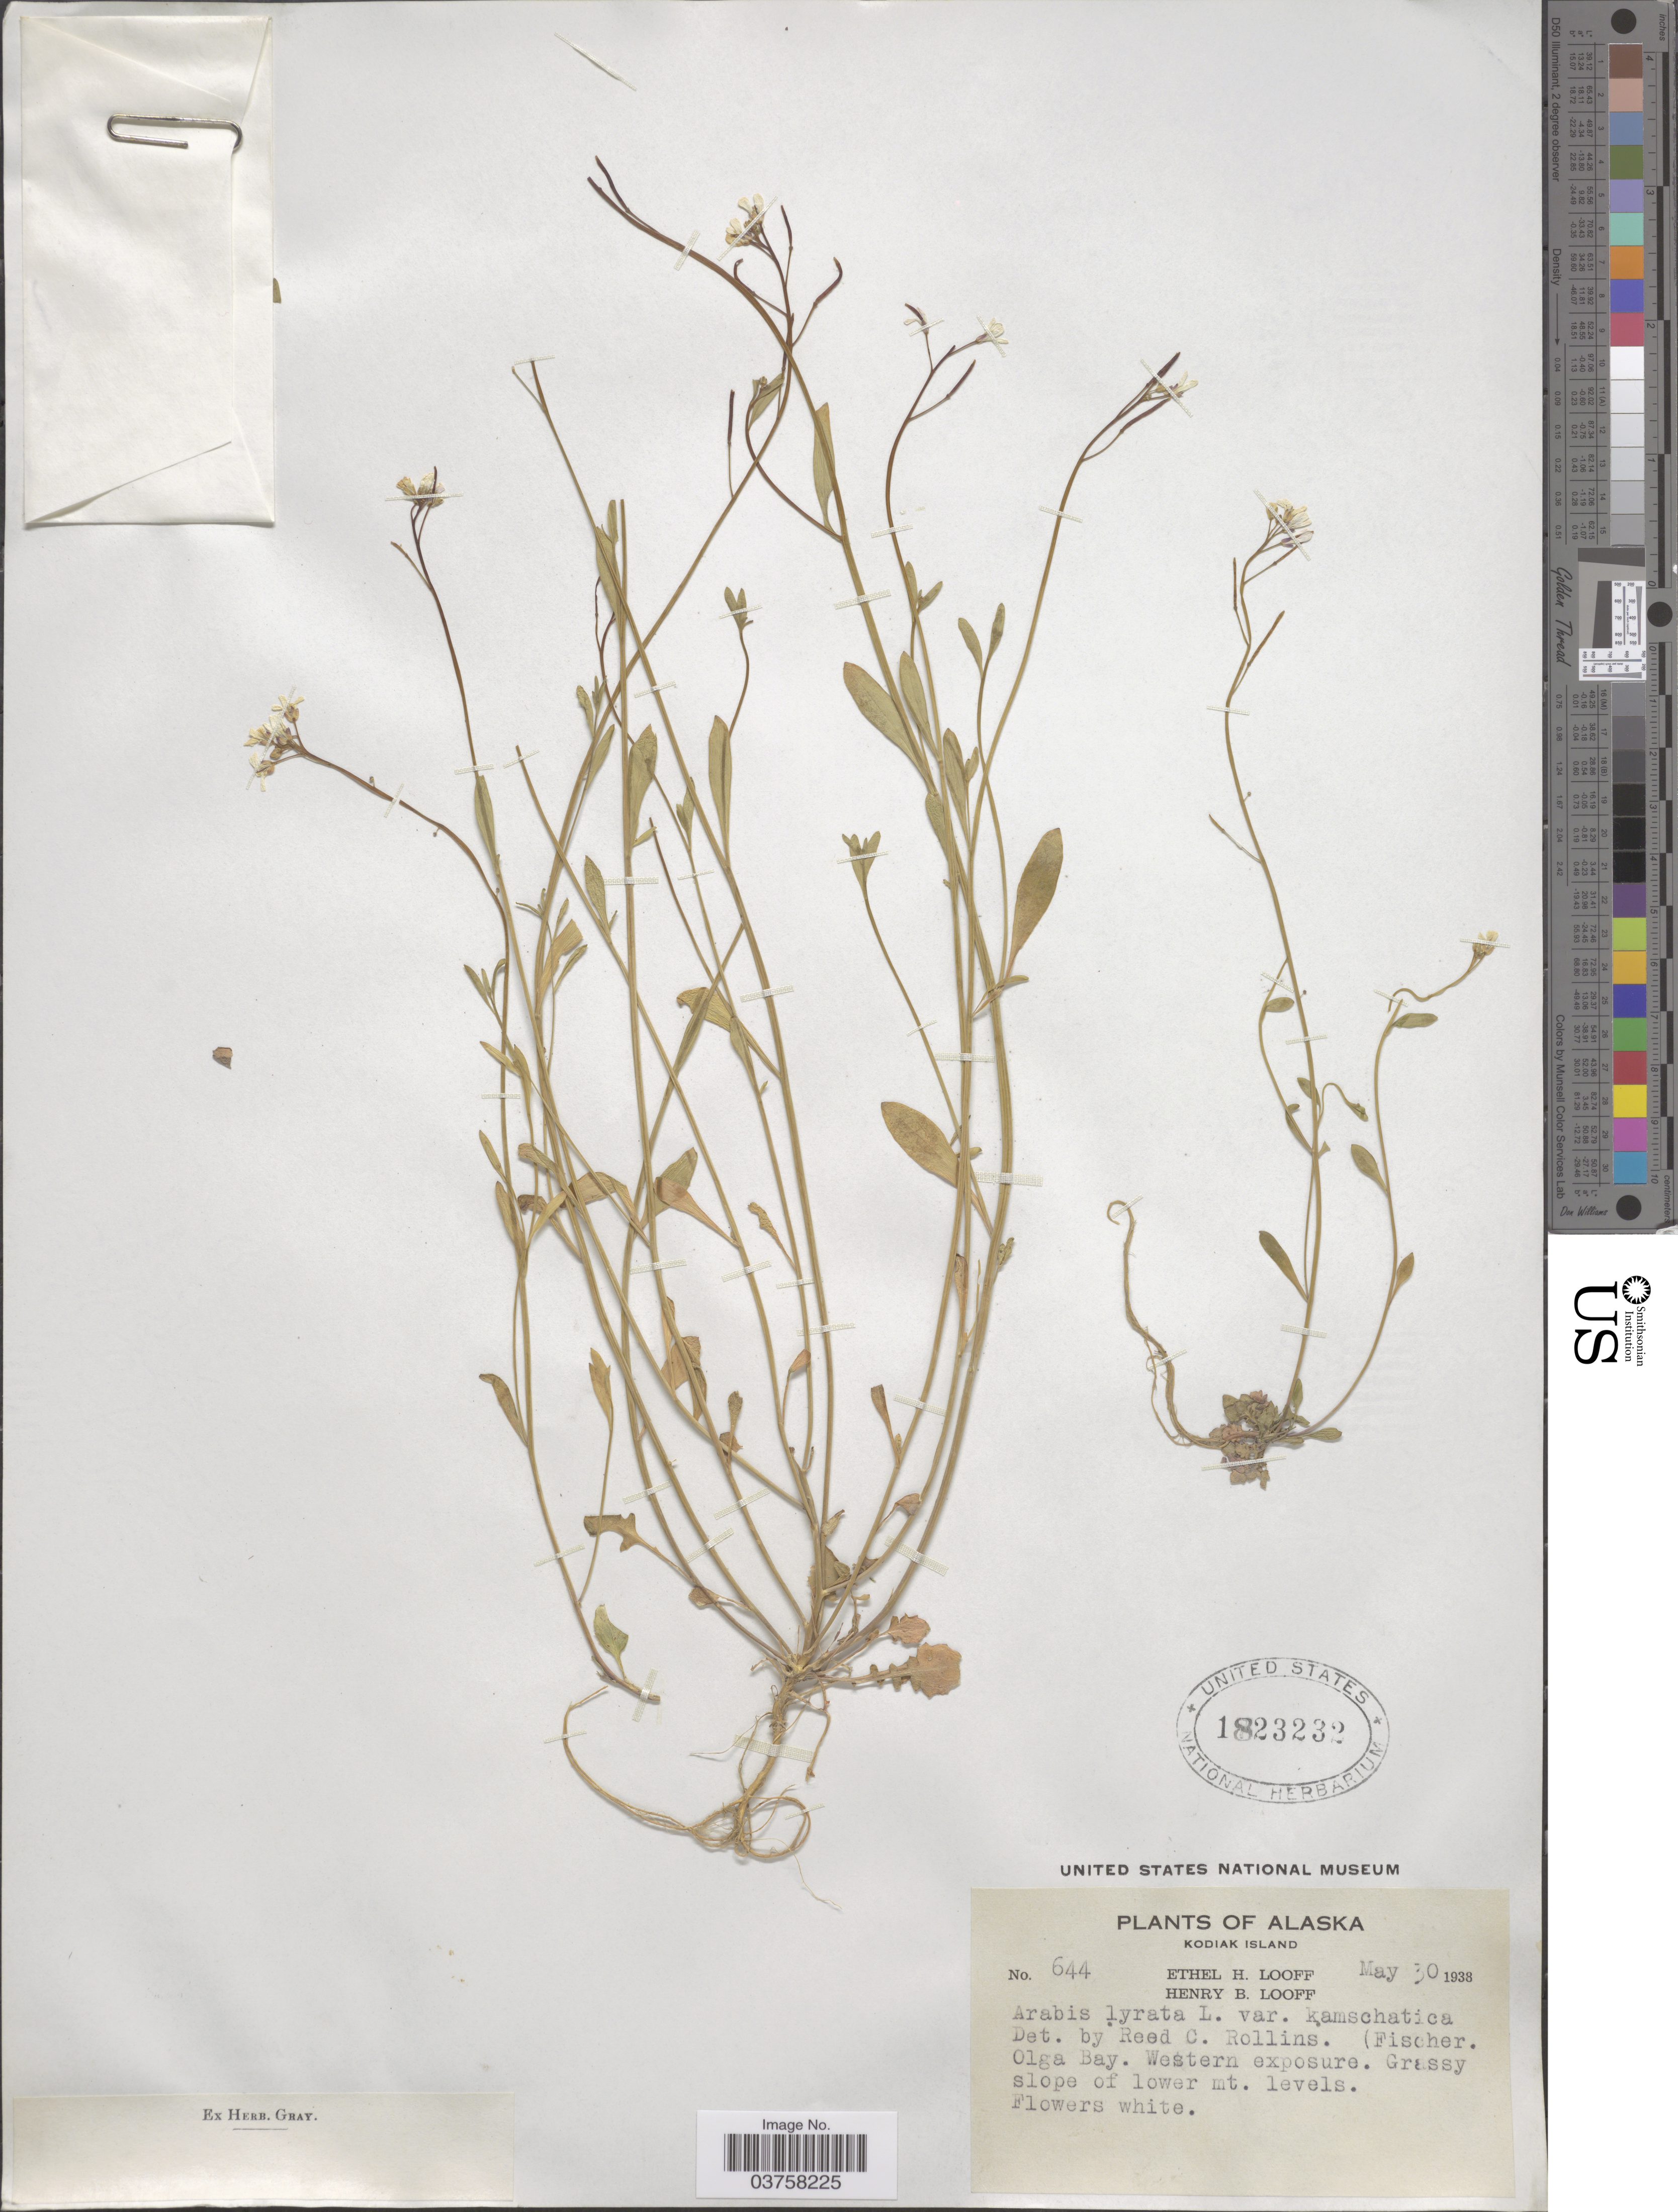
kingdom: Plantae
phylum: Tracheophyta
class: Magnoliopsida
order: Brassicales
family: Brassicaceae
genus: Arabis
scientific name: Arabis lyrata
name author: L.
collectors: E. Looff & H. Looff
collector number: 644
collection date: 1938-05-30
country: United States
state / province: Alaska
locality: Kodiak Island. Olga Bay. Western exposure. Grassy slope of lower mt. levels.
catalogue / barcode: US 1823232